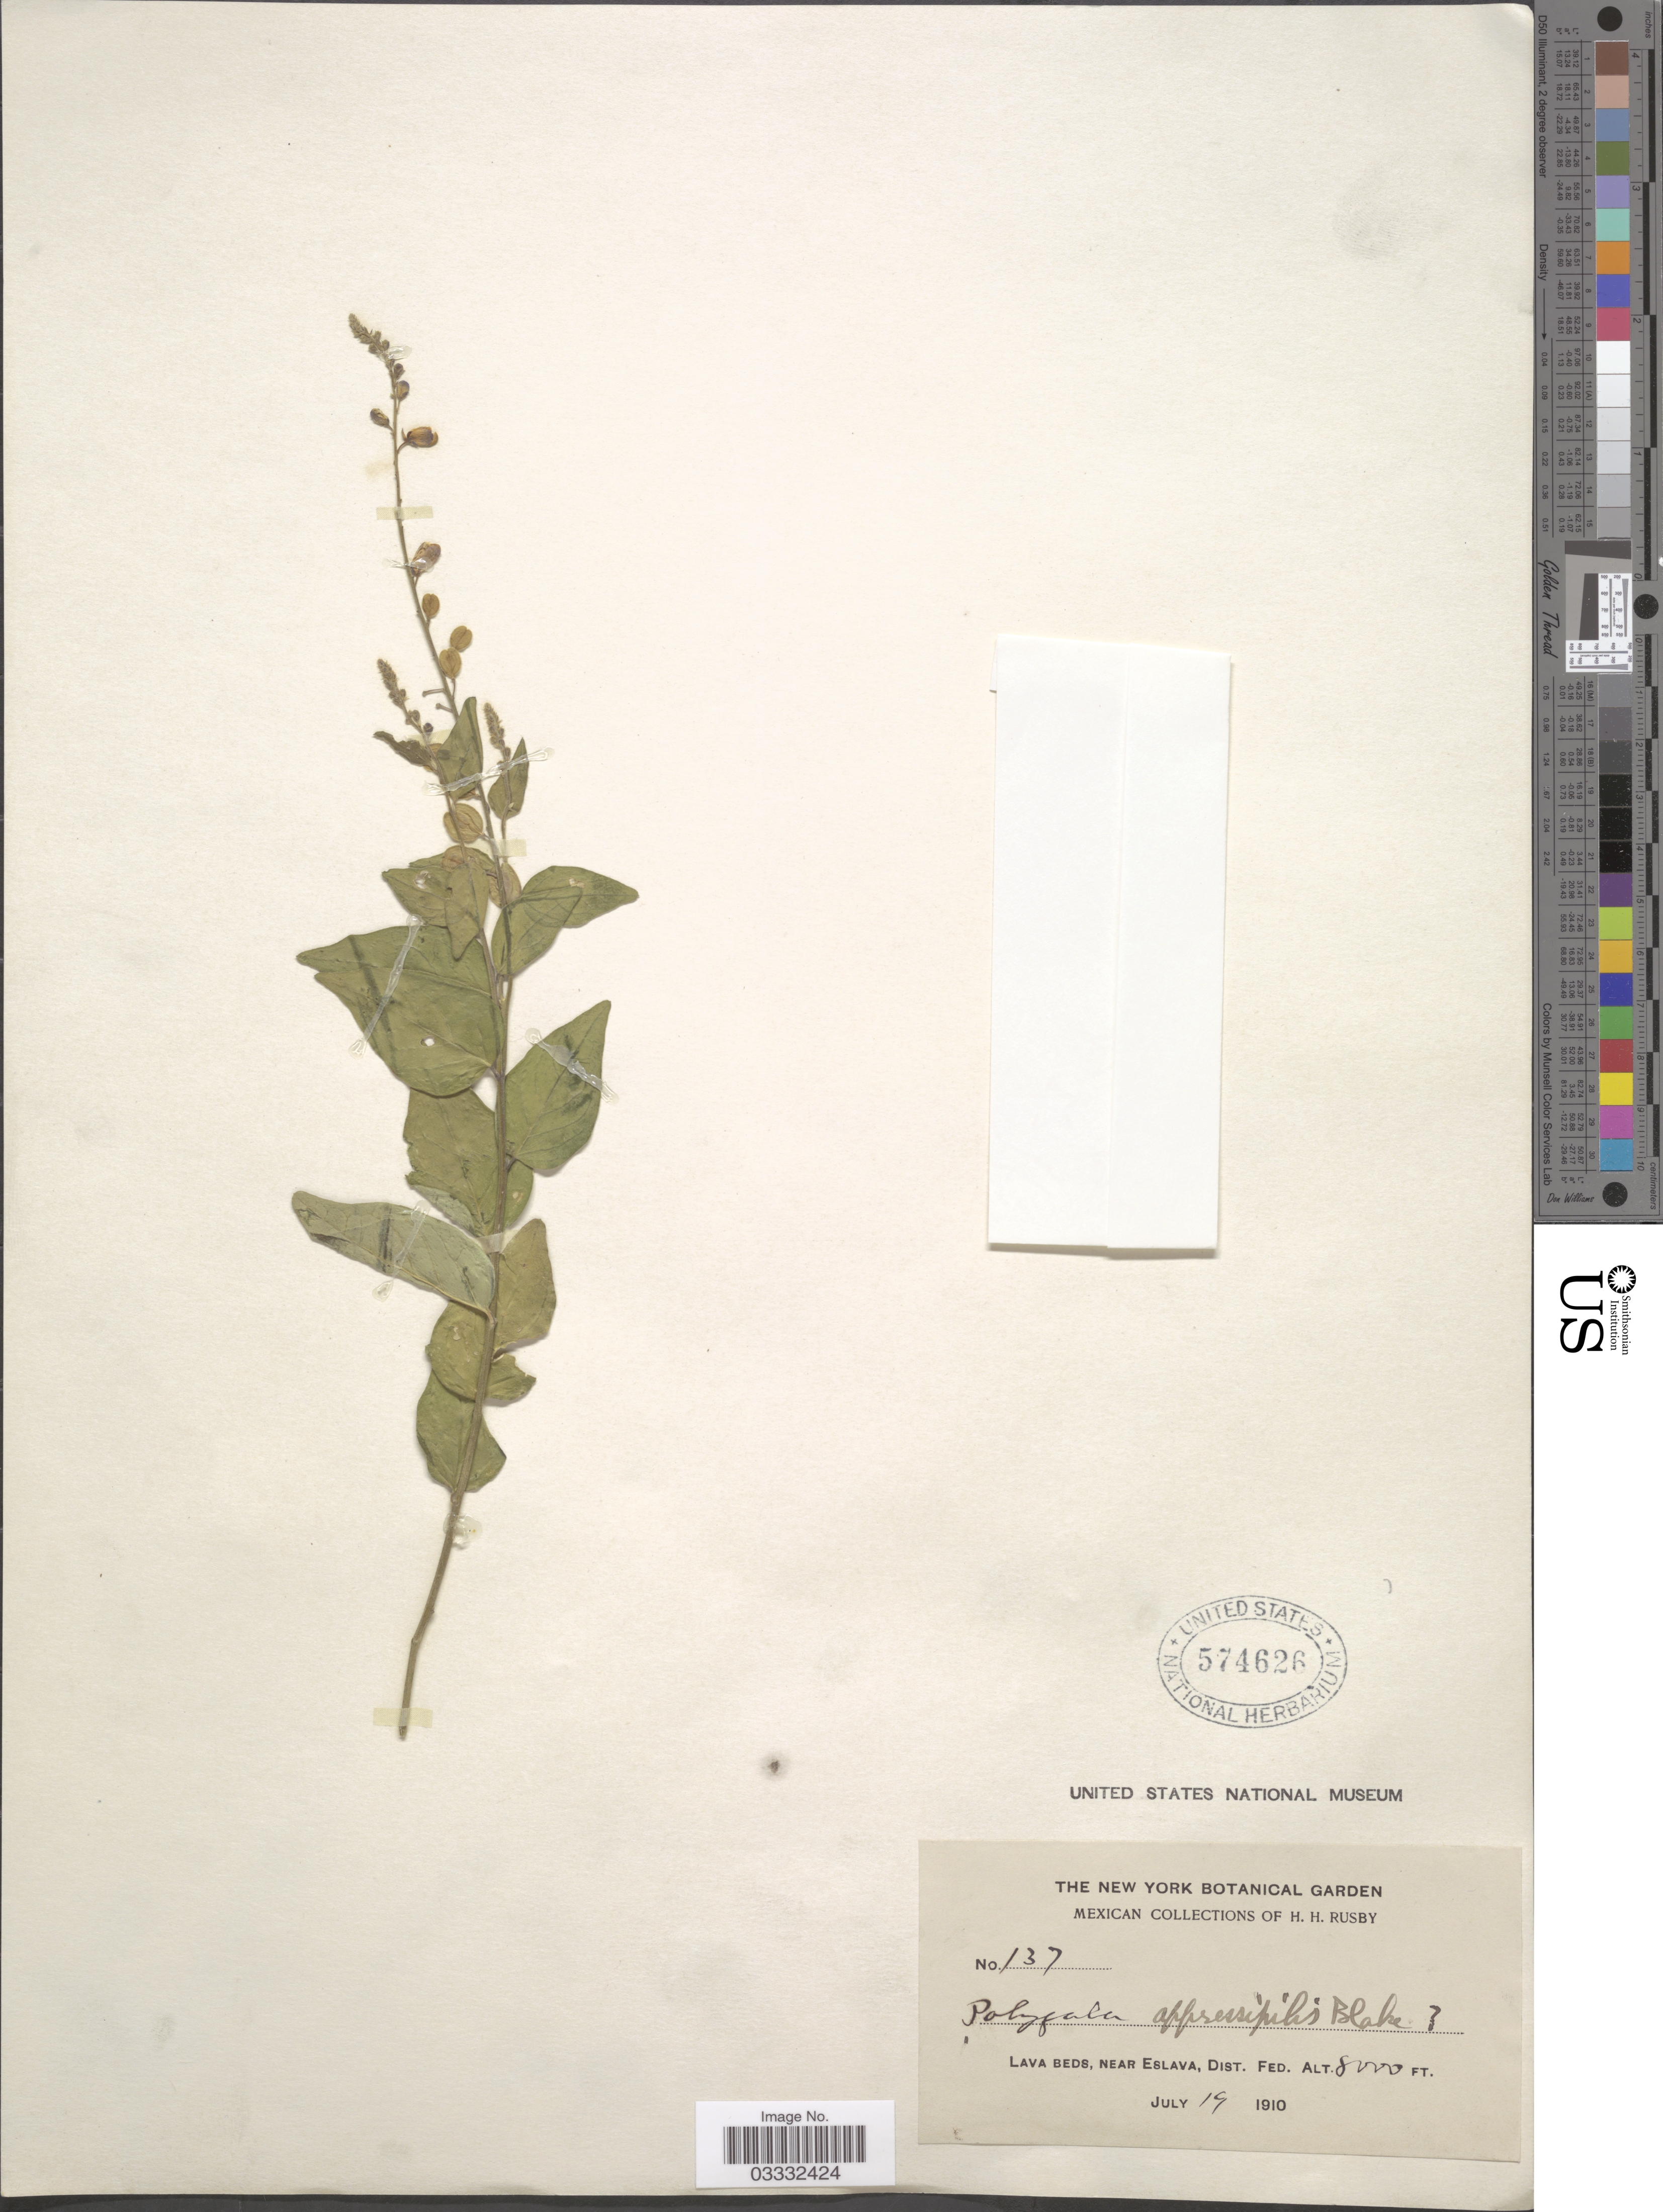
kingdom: Plantae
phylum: Tracheophyta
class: Magnoliopsida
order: Fabales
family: Polygalaceae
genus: Polygala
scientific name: Polygala appressipilis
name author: S.F. Blake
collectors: H. H. Rusby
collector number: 137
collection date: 1910-07-19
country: Mexico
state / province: Distrito Federal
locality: Lava beds, near Eslava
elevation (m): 2438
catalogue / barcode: US 574626